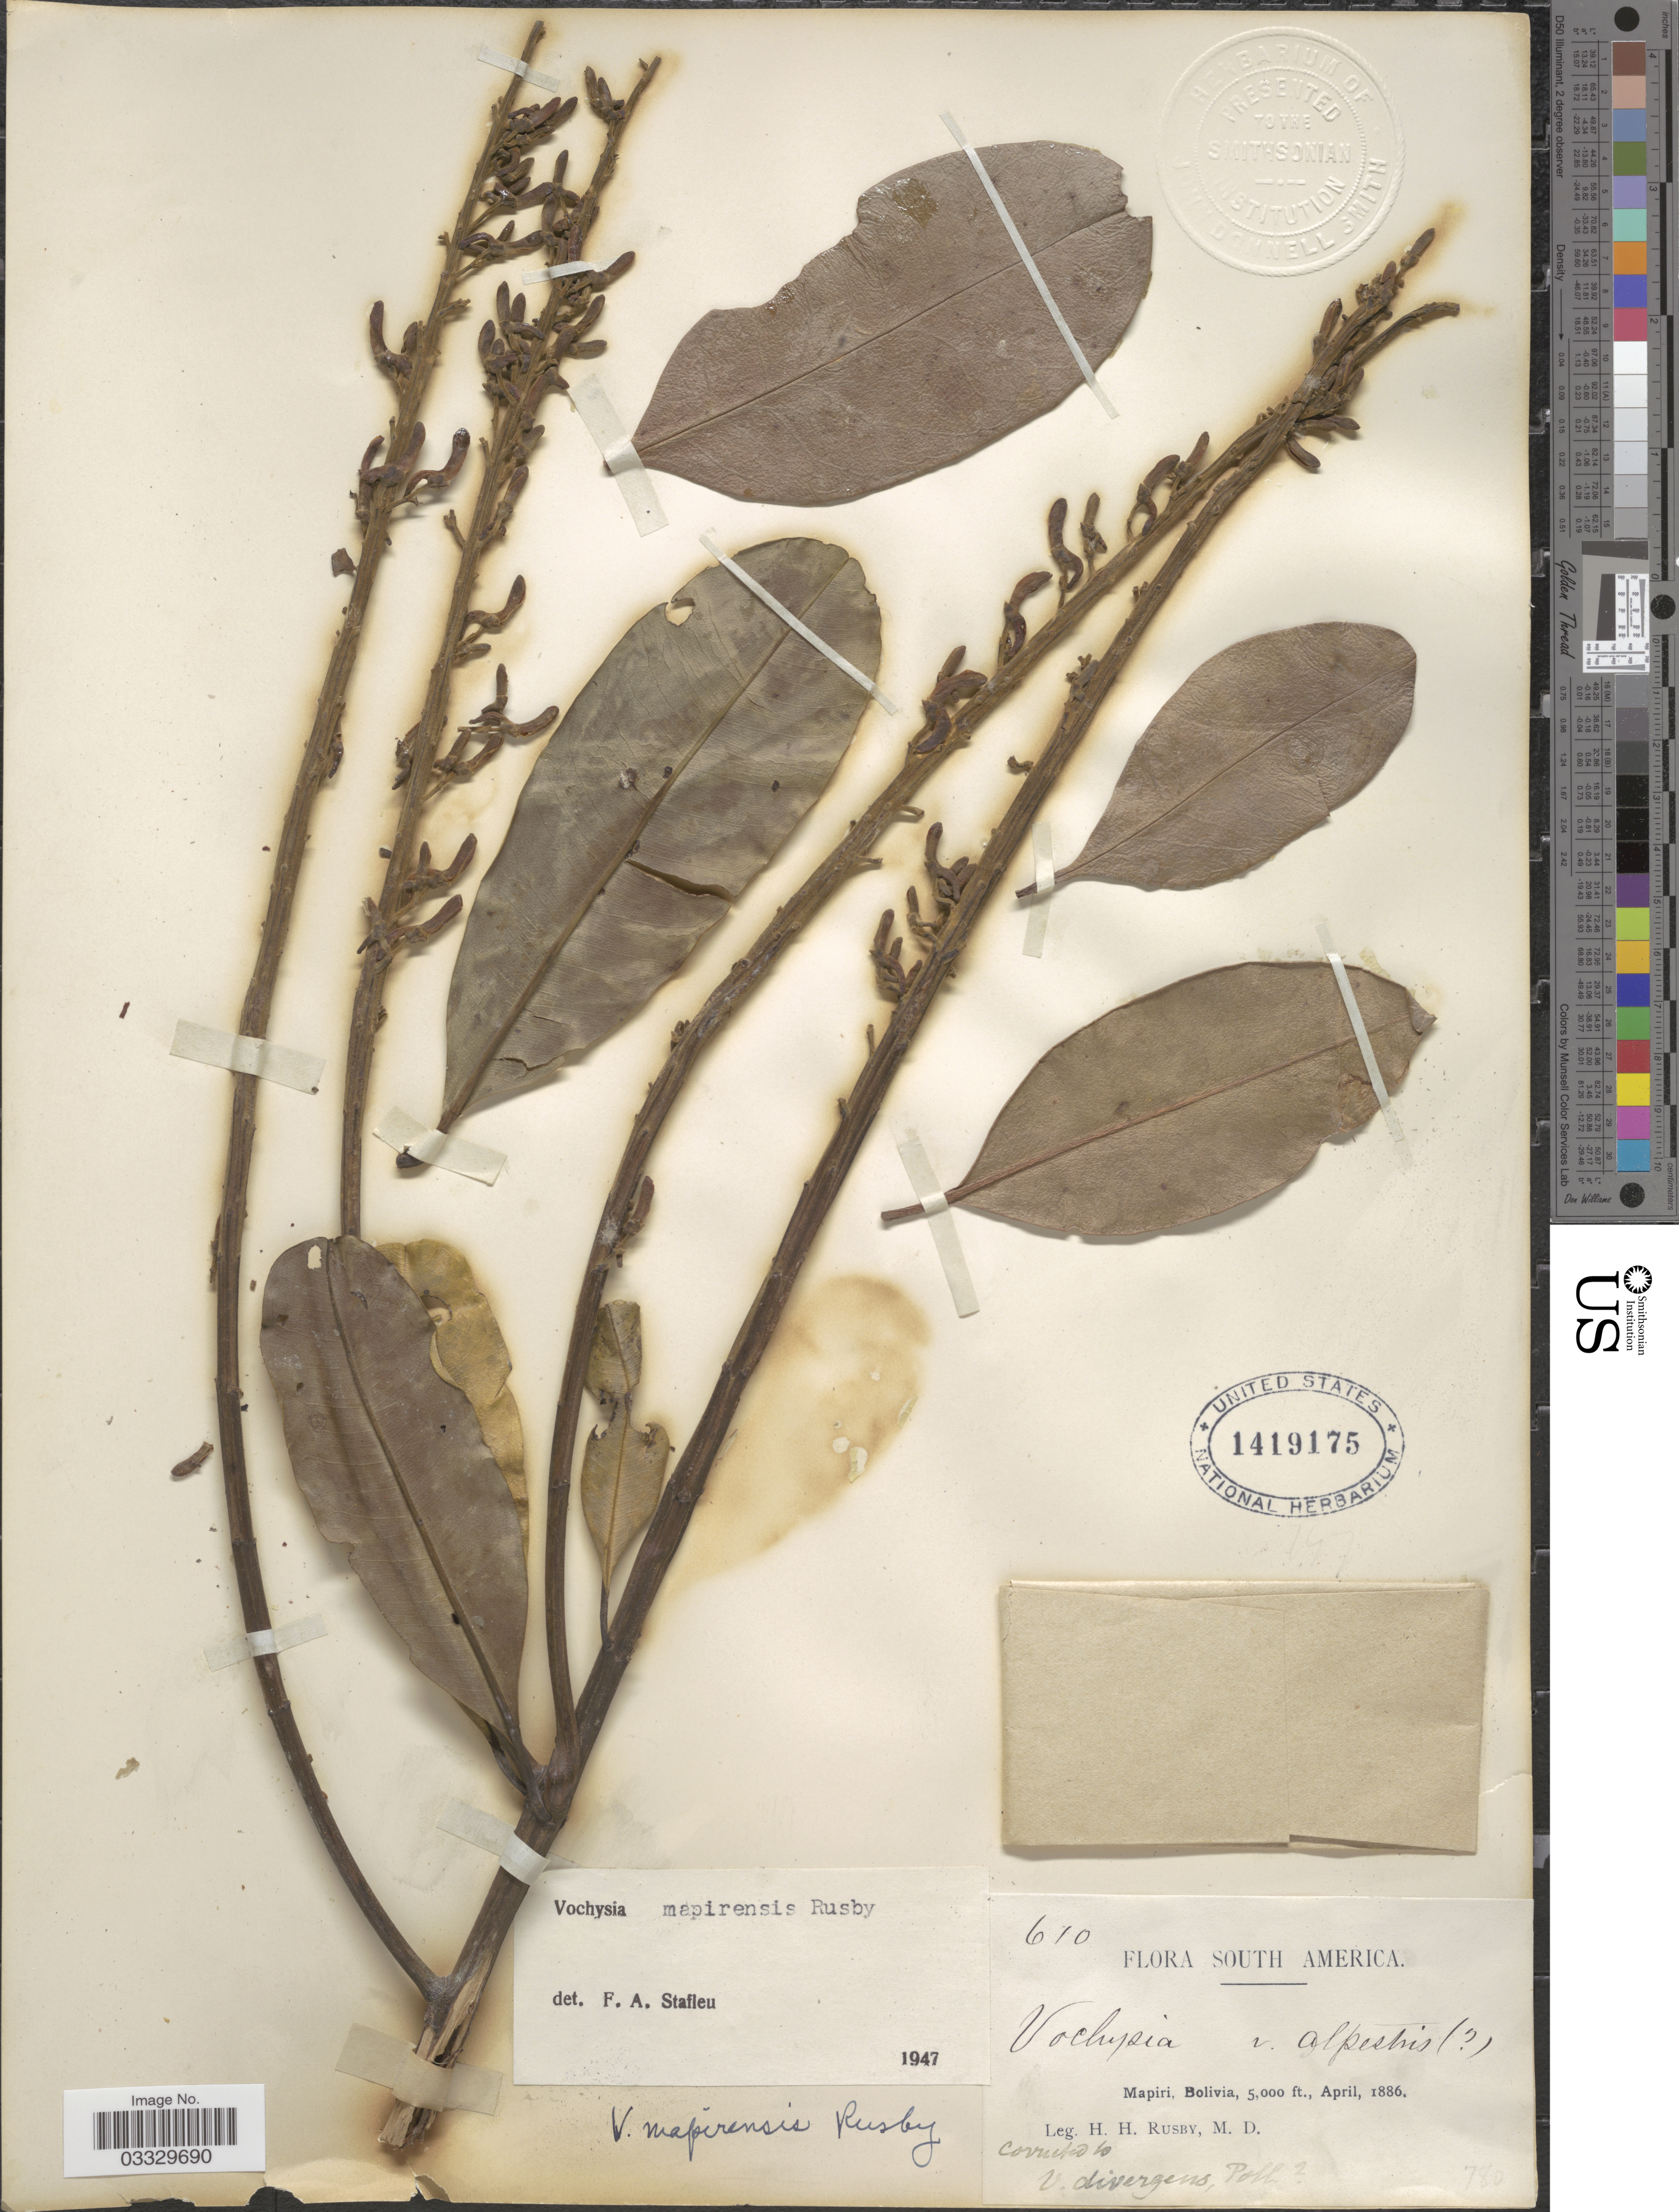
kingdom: Plantae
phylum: Tracheophyta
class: Magnoliopsida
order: Myrtales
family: Vochysiaceae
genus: Vochysia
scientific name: Vochysia mapirensis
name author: Rusby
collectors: H. H. Rusby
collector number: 610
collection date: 1886-04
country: Bolivia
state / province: La Páz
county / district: Larecaja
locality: Mapiri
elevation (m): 1524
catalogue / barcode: US 1419175